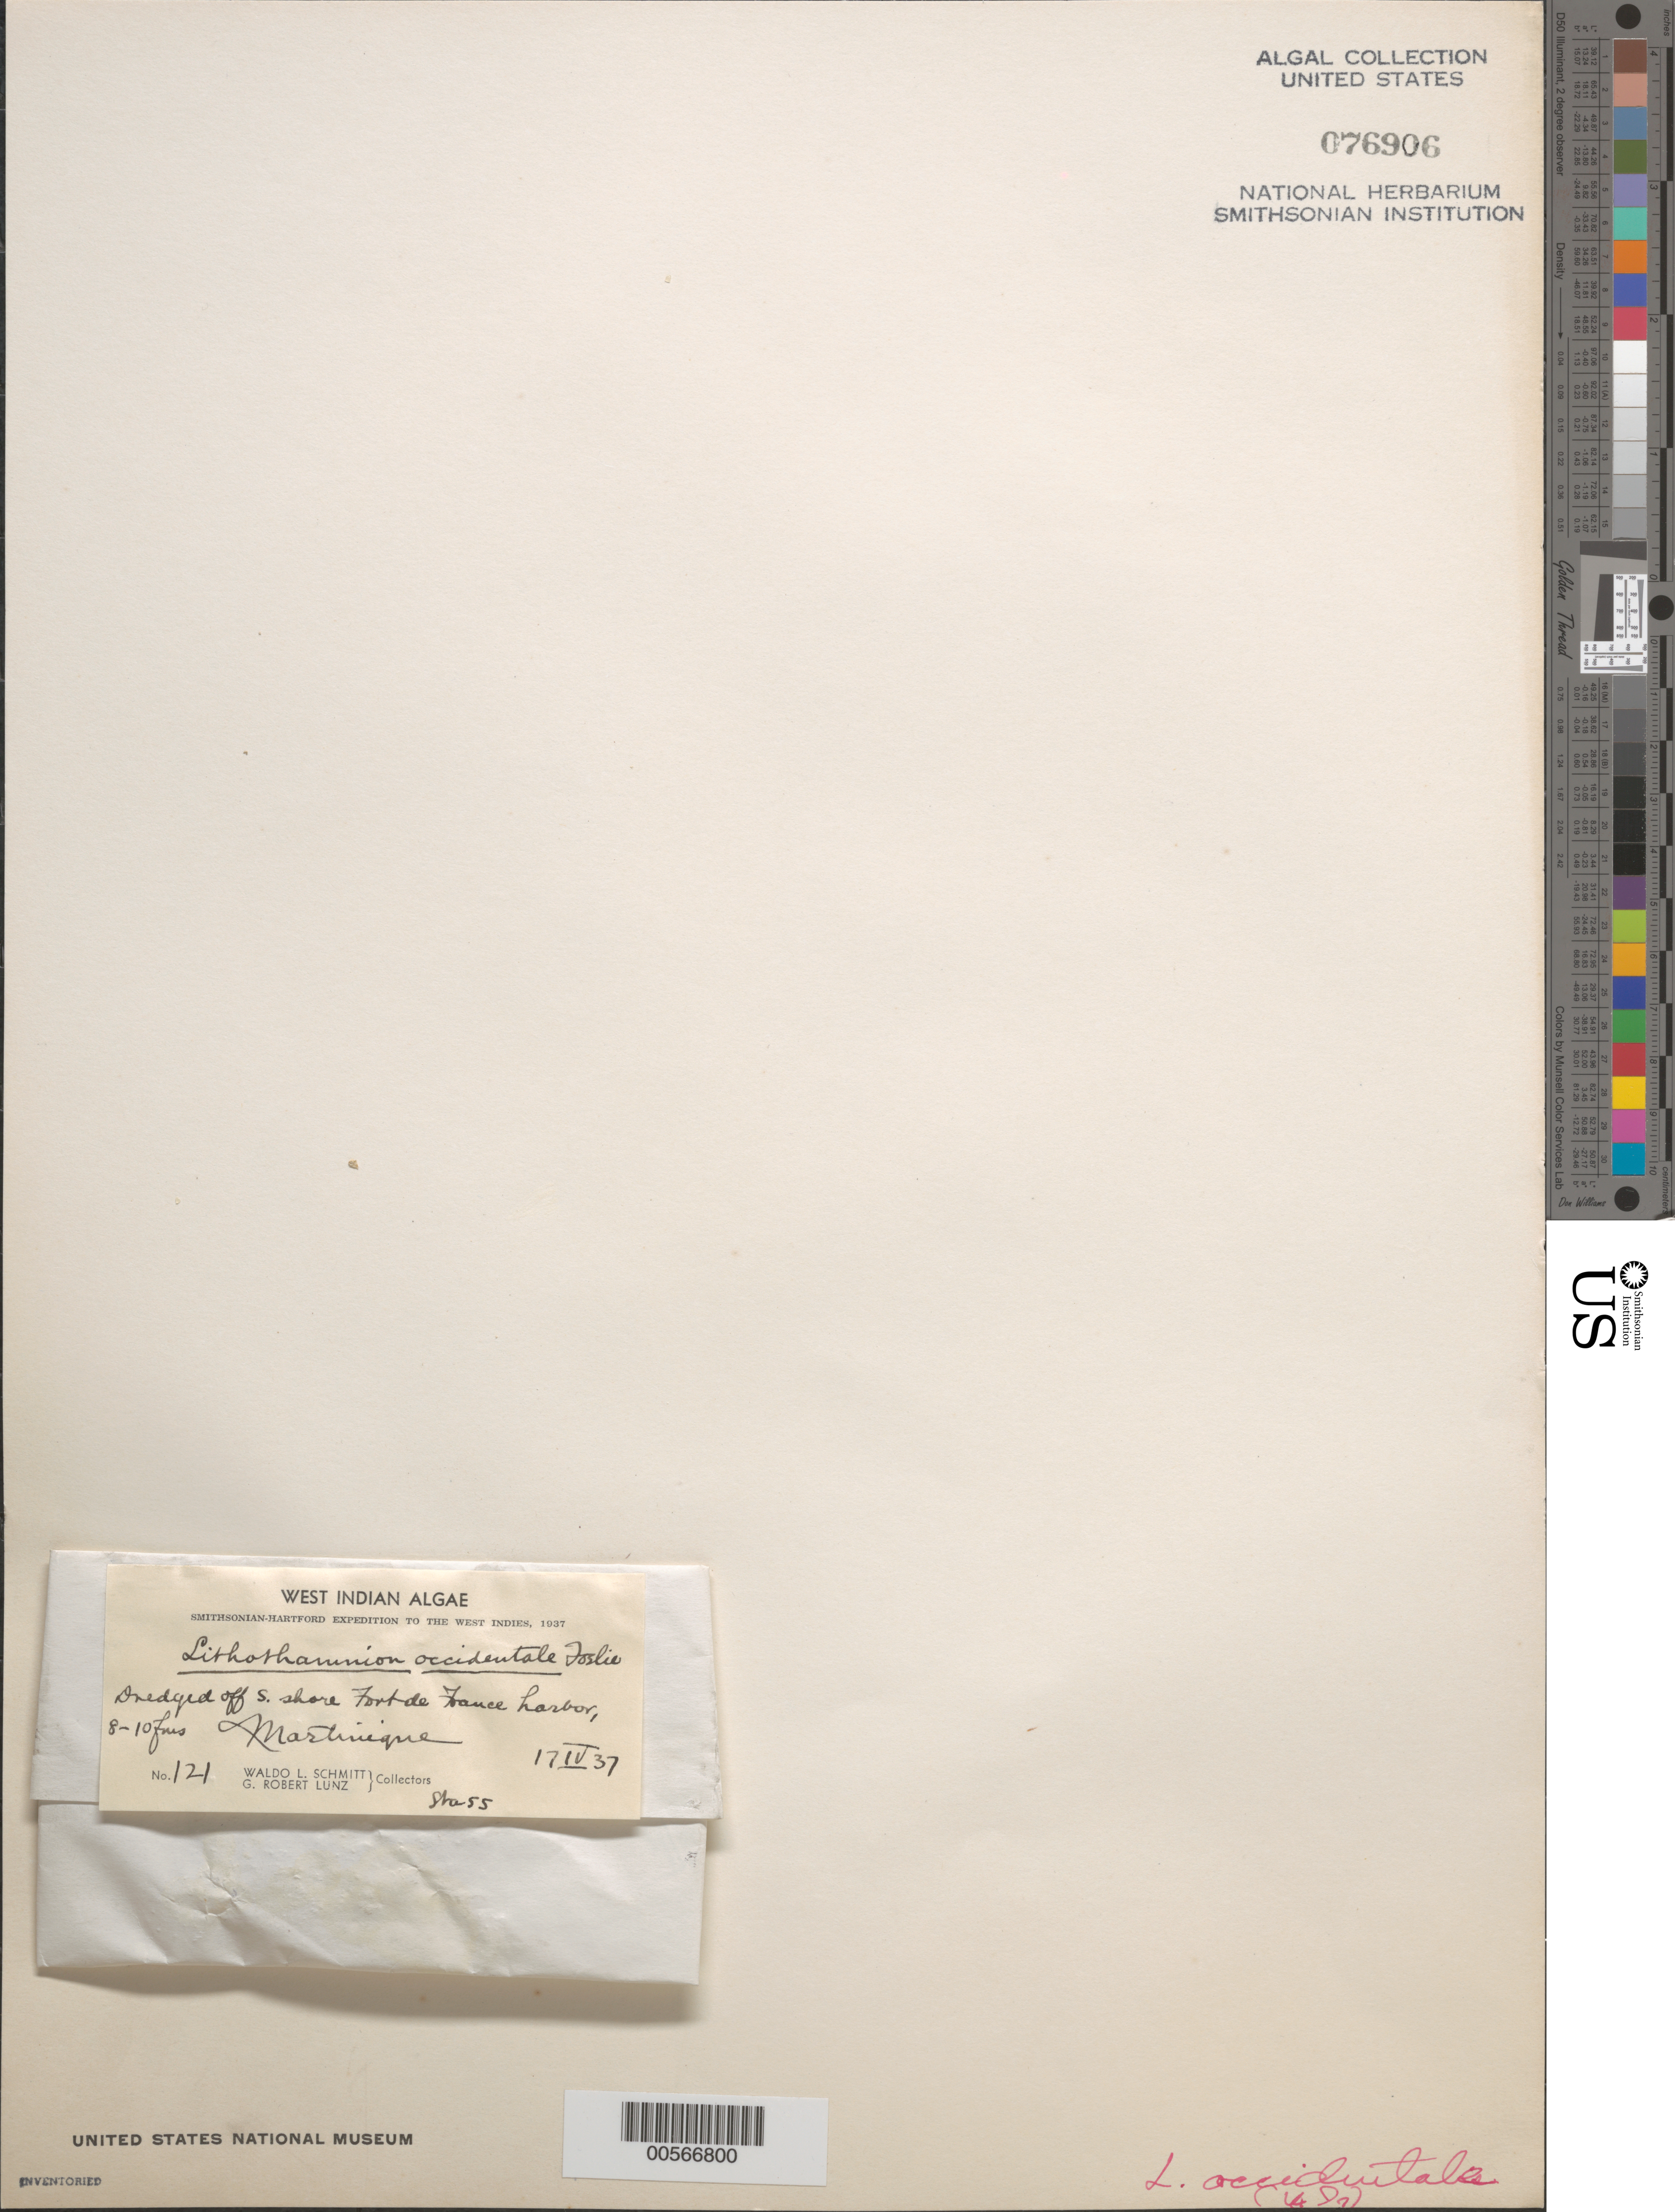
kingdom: Plantae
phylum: Rhodophyta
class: Florideophyceae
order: Corallinales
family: Hapalidiaceae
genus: Lithothamnion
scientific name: Lithothamnion occidentale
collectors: W. L. Schmitt & G. Lunz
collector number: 121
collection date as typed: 17 Apr 1937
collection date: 1937-04-17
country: Martinique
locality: Fort de France Harbor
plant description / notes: Smithsonian-Hartford Expedition to the West Indies, 1937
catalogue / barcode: US 76906